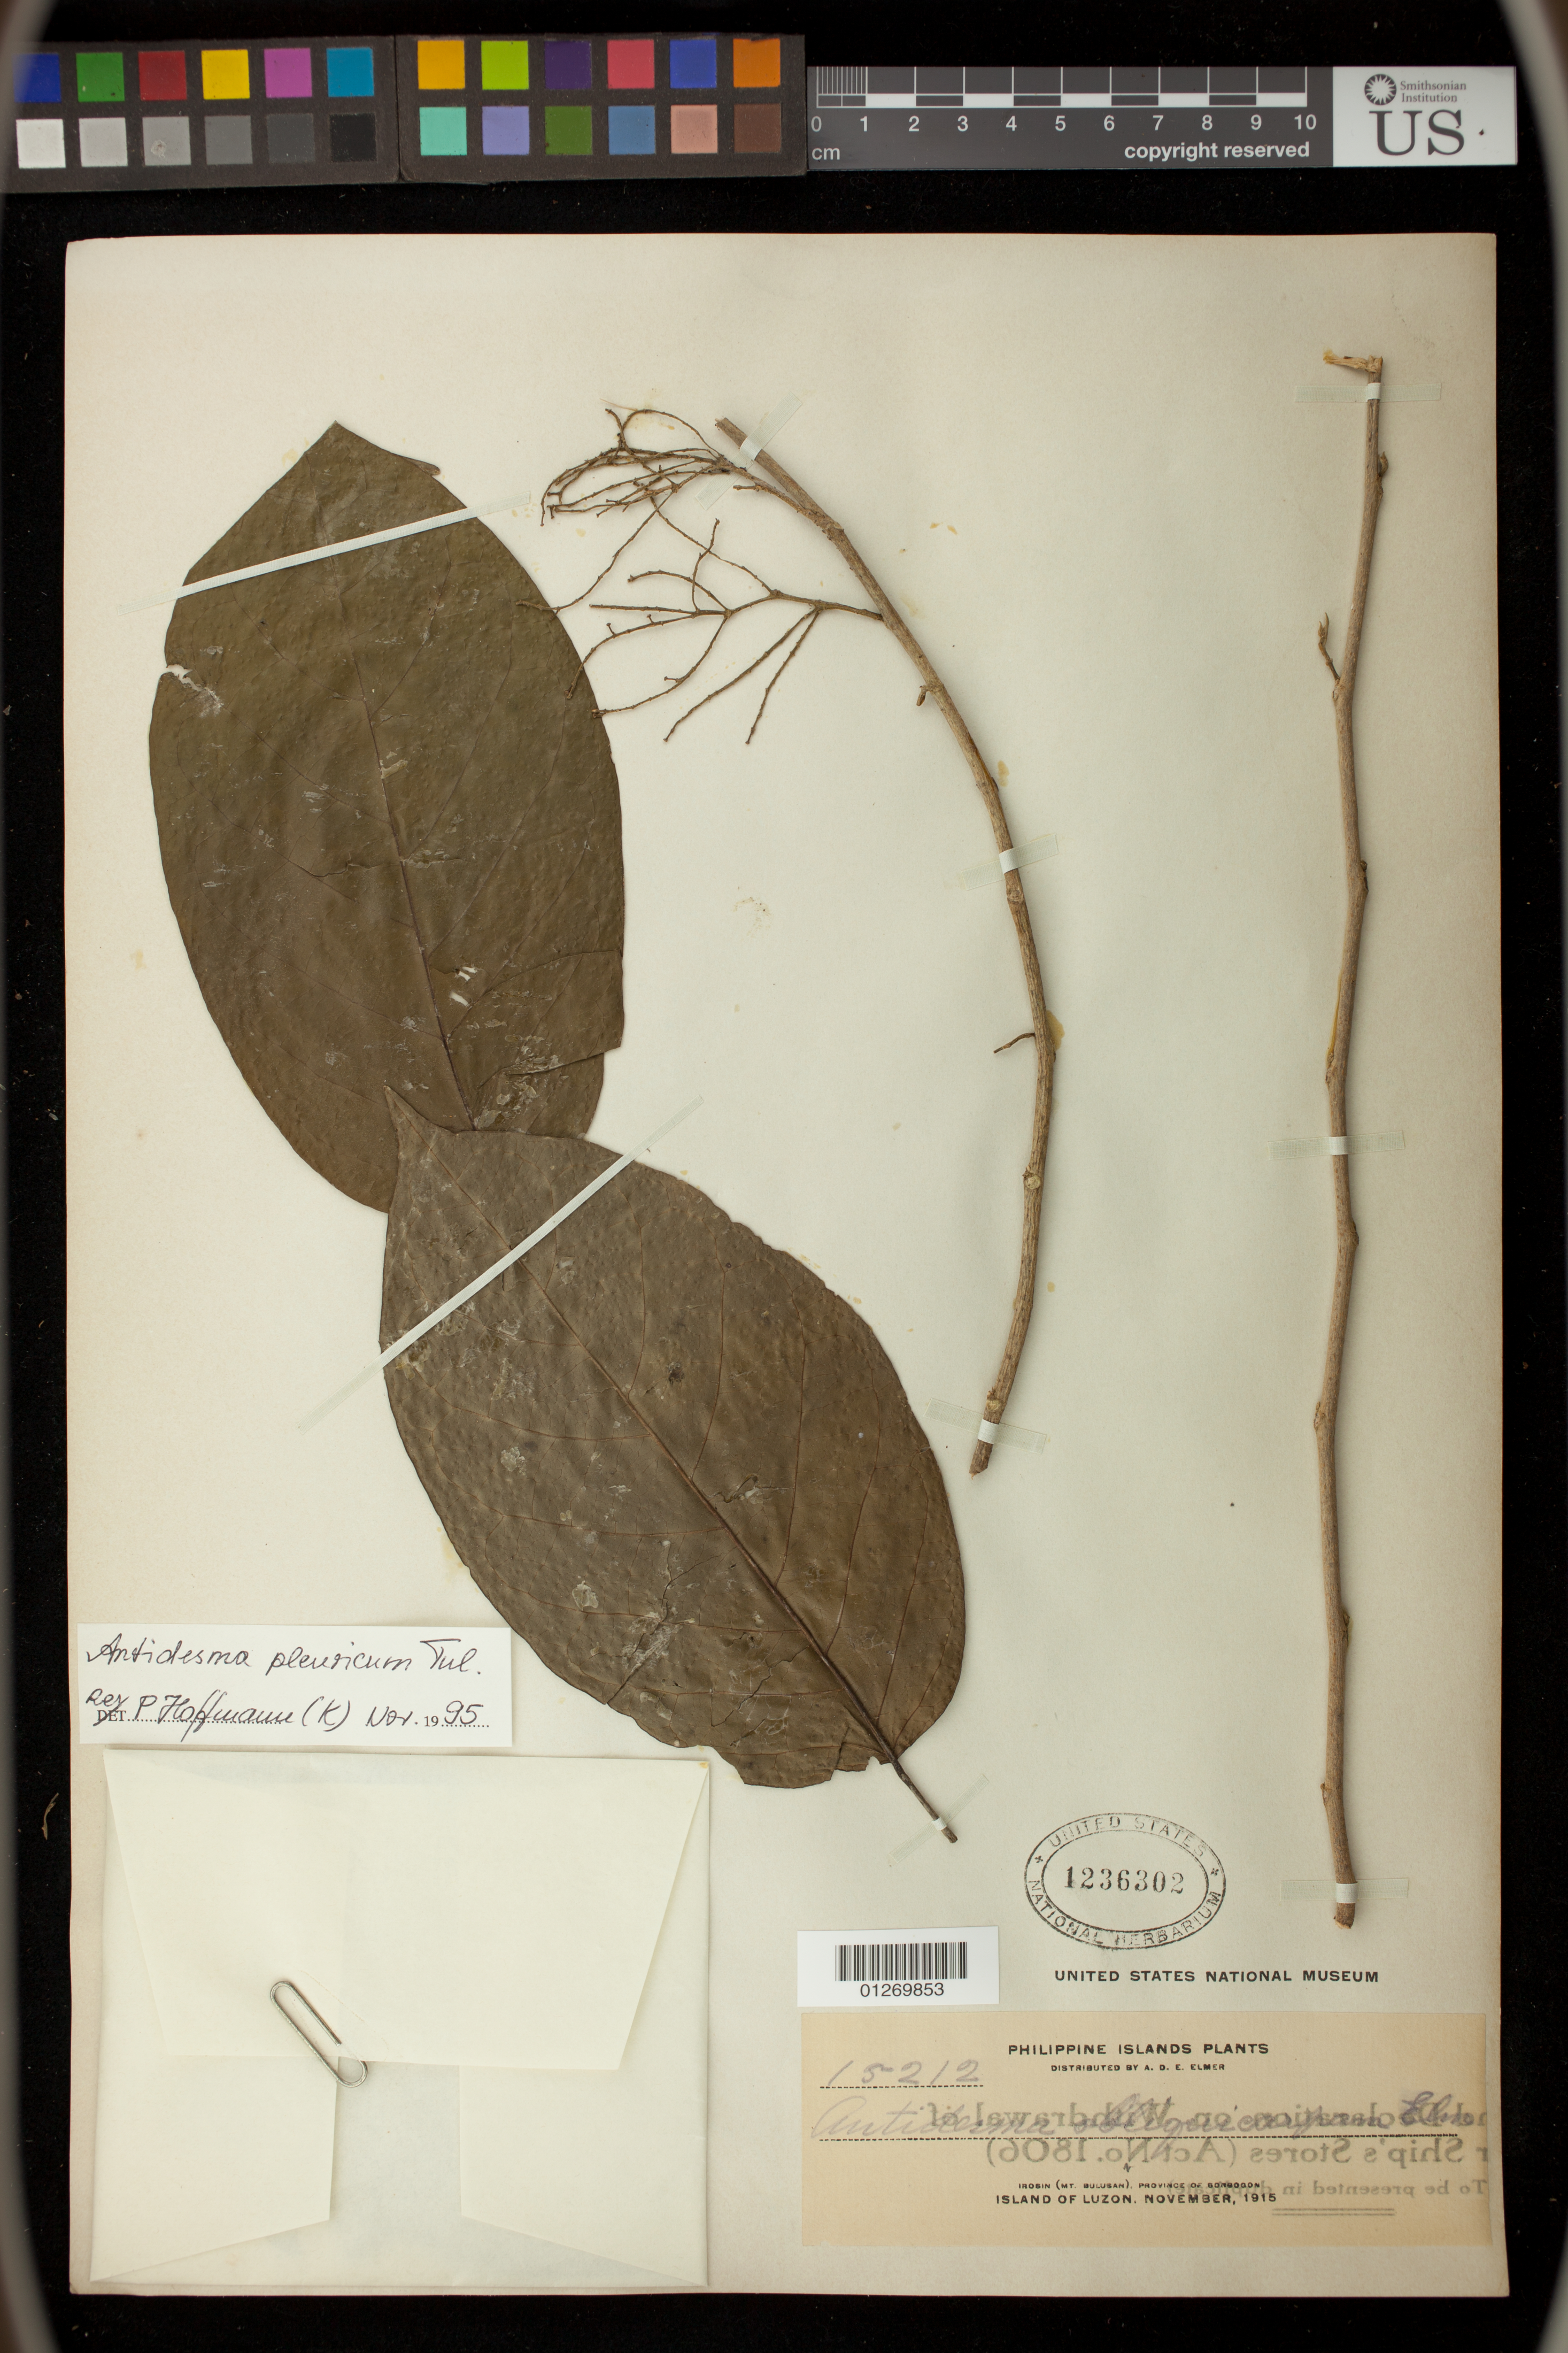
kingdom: Plantae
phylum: Tracheophyta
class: Magnoliopsida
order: Malpighiales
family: Phyllanthaceae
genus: Antidesma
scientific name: Antidesma pleuricum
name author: Tul.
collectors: A. D. E. Elmer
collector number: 15212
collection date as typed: Nov 1915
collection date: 1915-11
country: Philippines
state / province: Bicol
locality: Irosin (Mt. Bulusan), Province of Sorsogon, Island of Luzon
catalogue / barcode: US 1236302